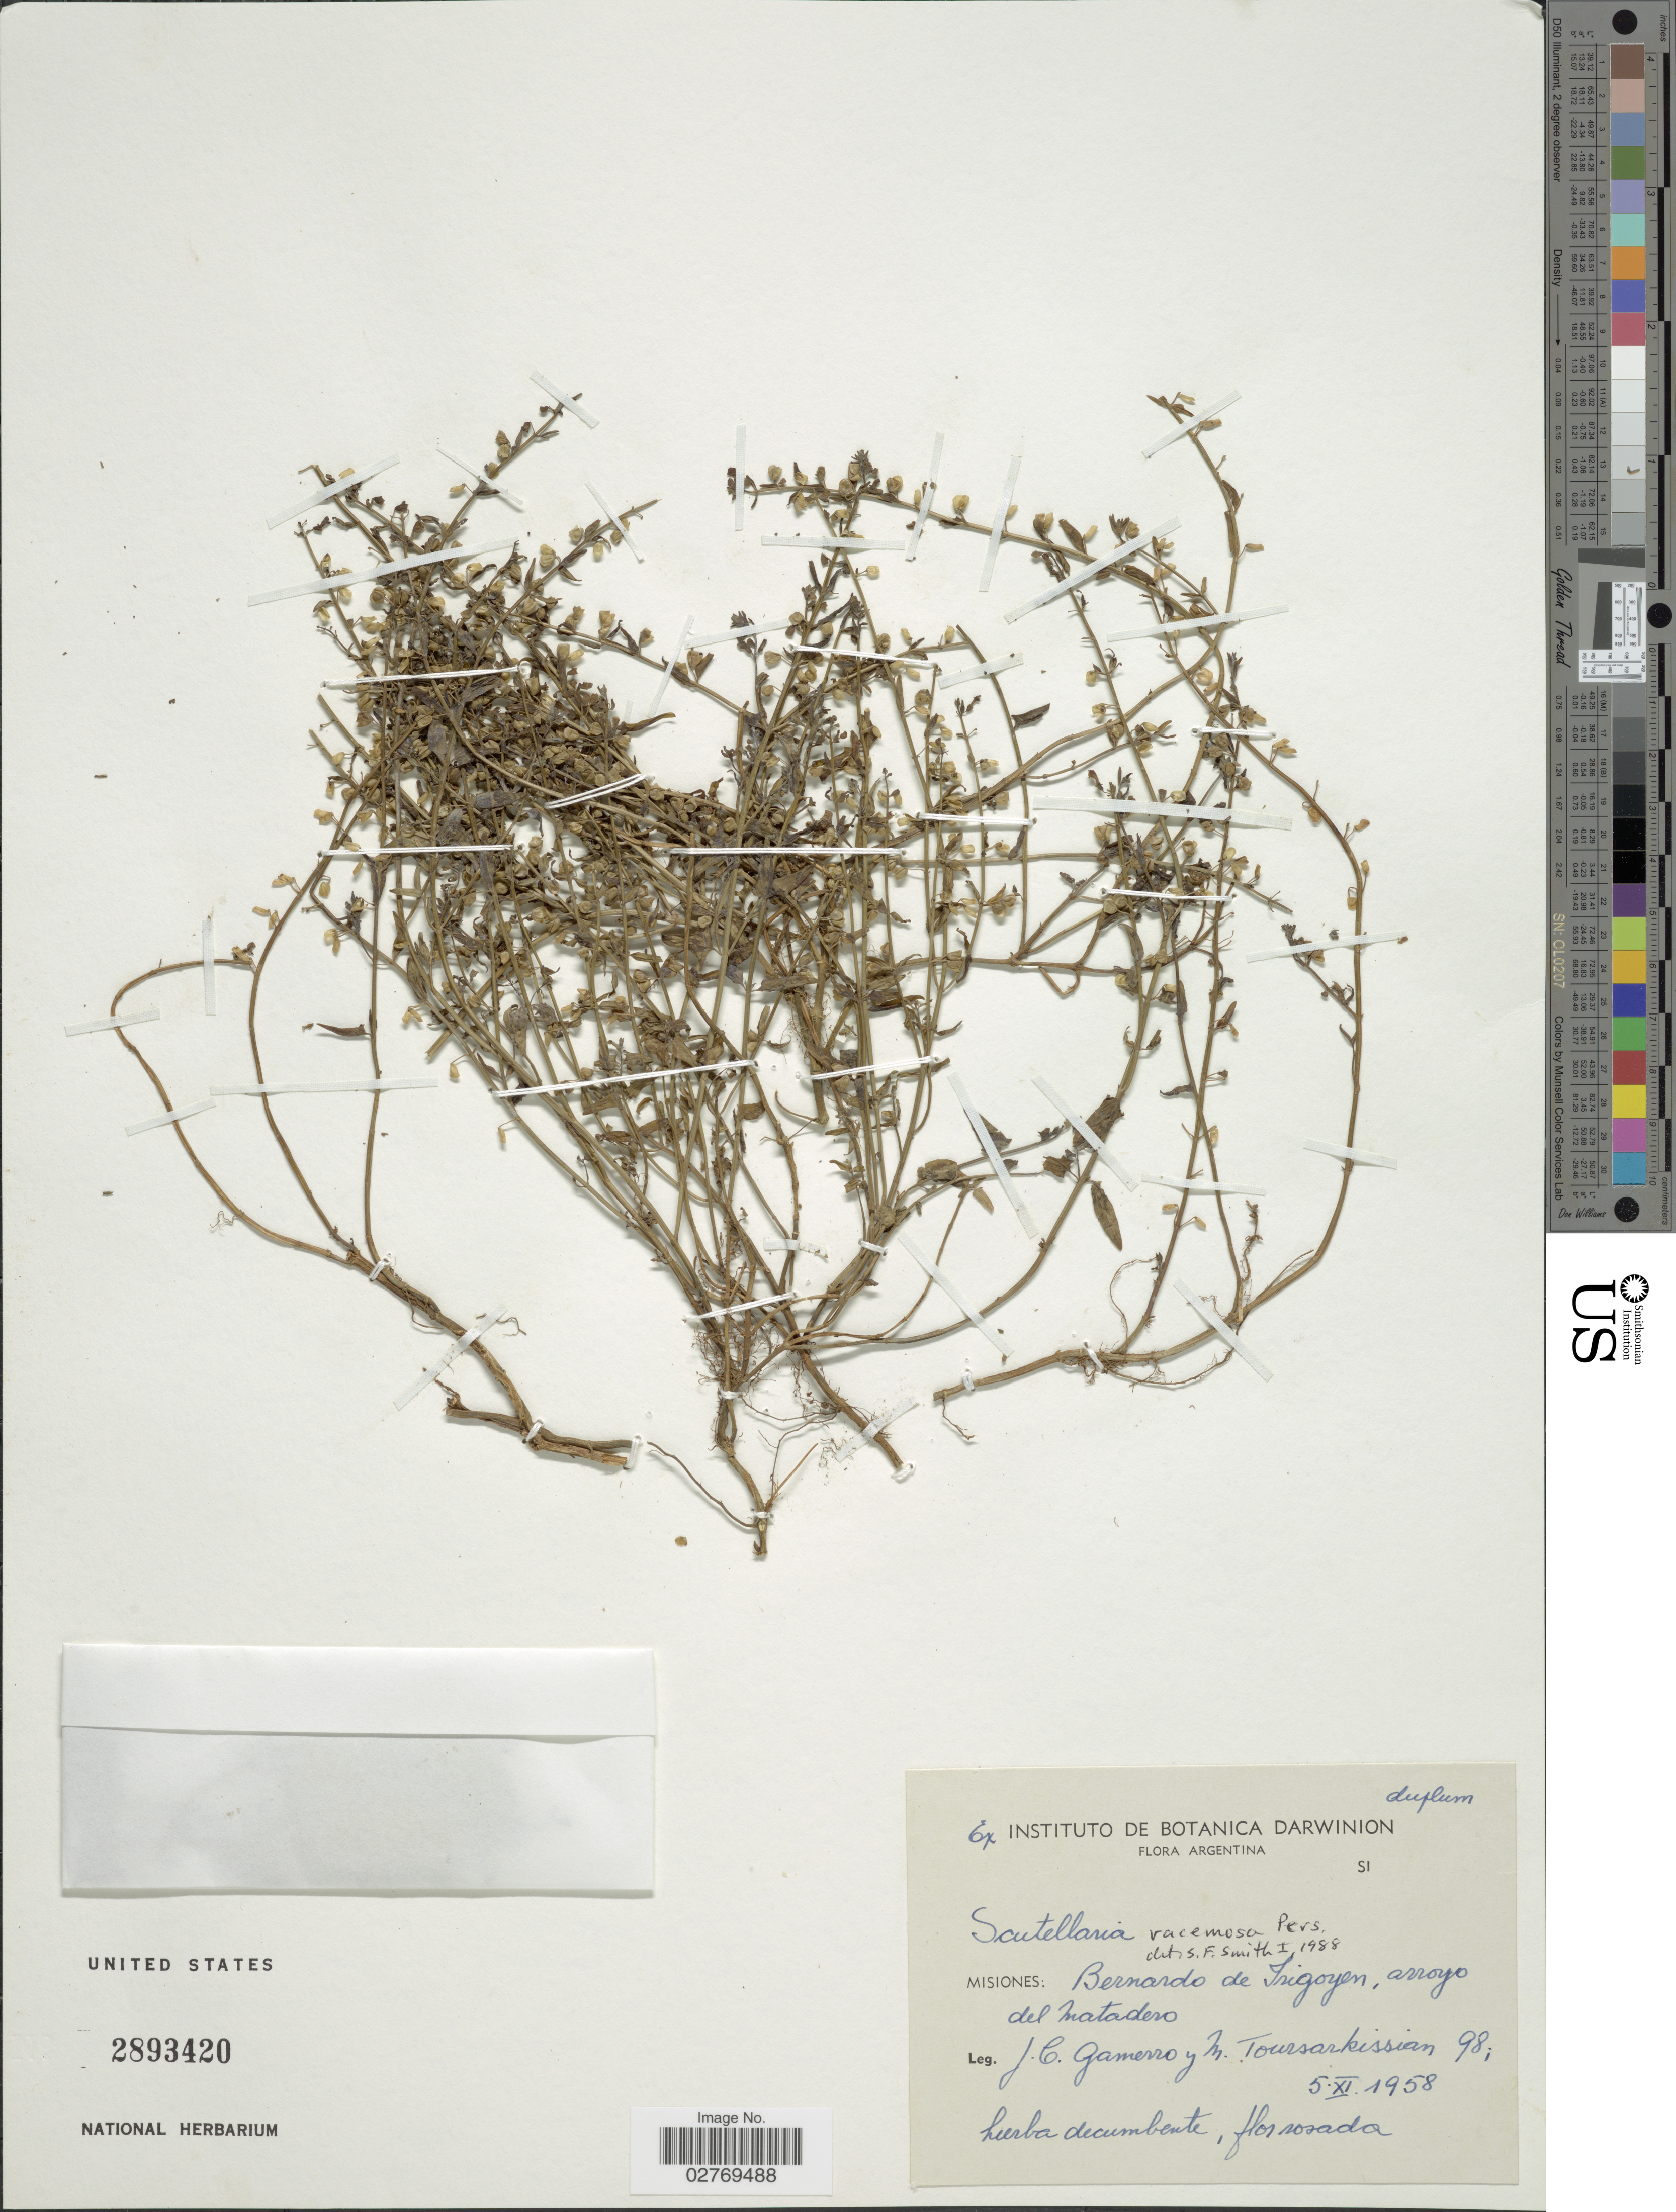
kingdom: Plantae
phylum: Tracheophyta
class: Magnoliopsida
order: Lamiales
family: Lamiaceae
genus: Scutellaria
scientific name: Scutellaria racemosa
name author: Pers.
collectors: J. Gamerro & M. Toursarkissian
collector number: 98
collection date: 1958-11-05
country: Argentina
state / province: Misiones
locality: Bernardo de Trigoyen, arroyo del Matadero.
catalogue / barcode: US 2893420